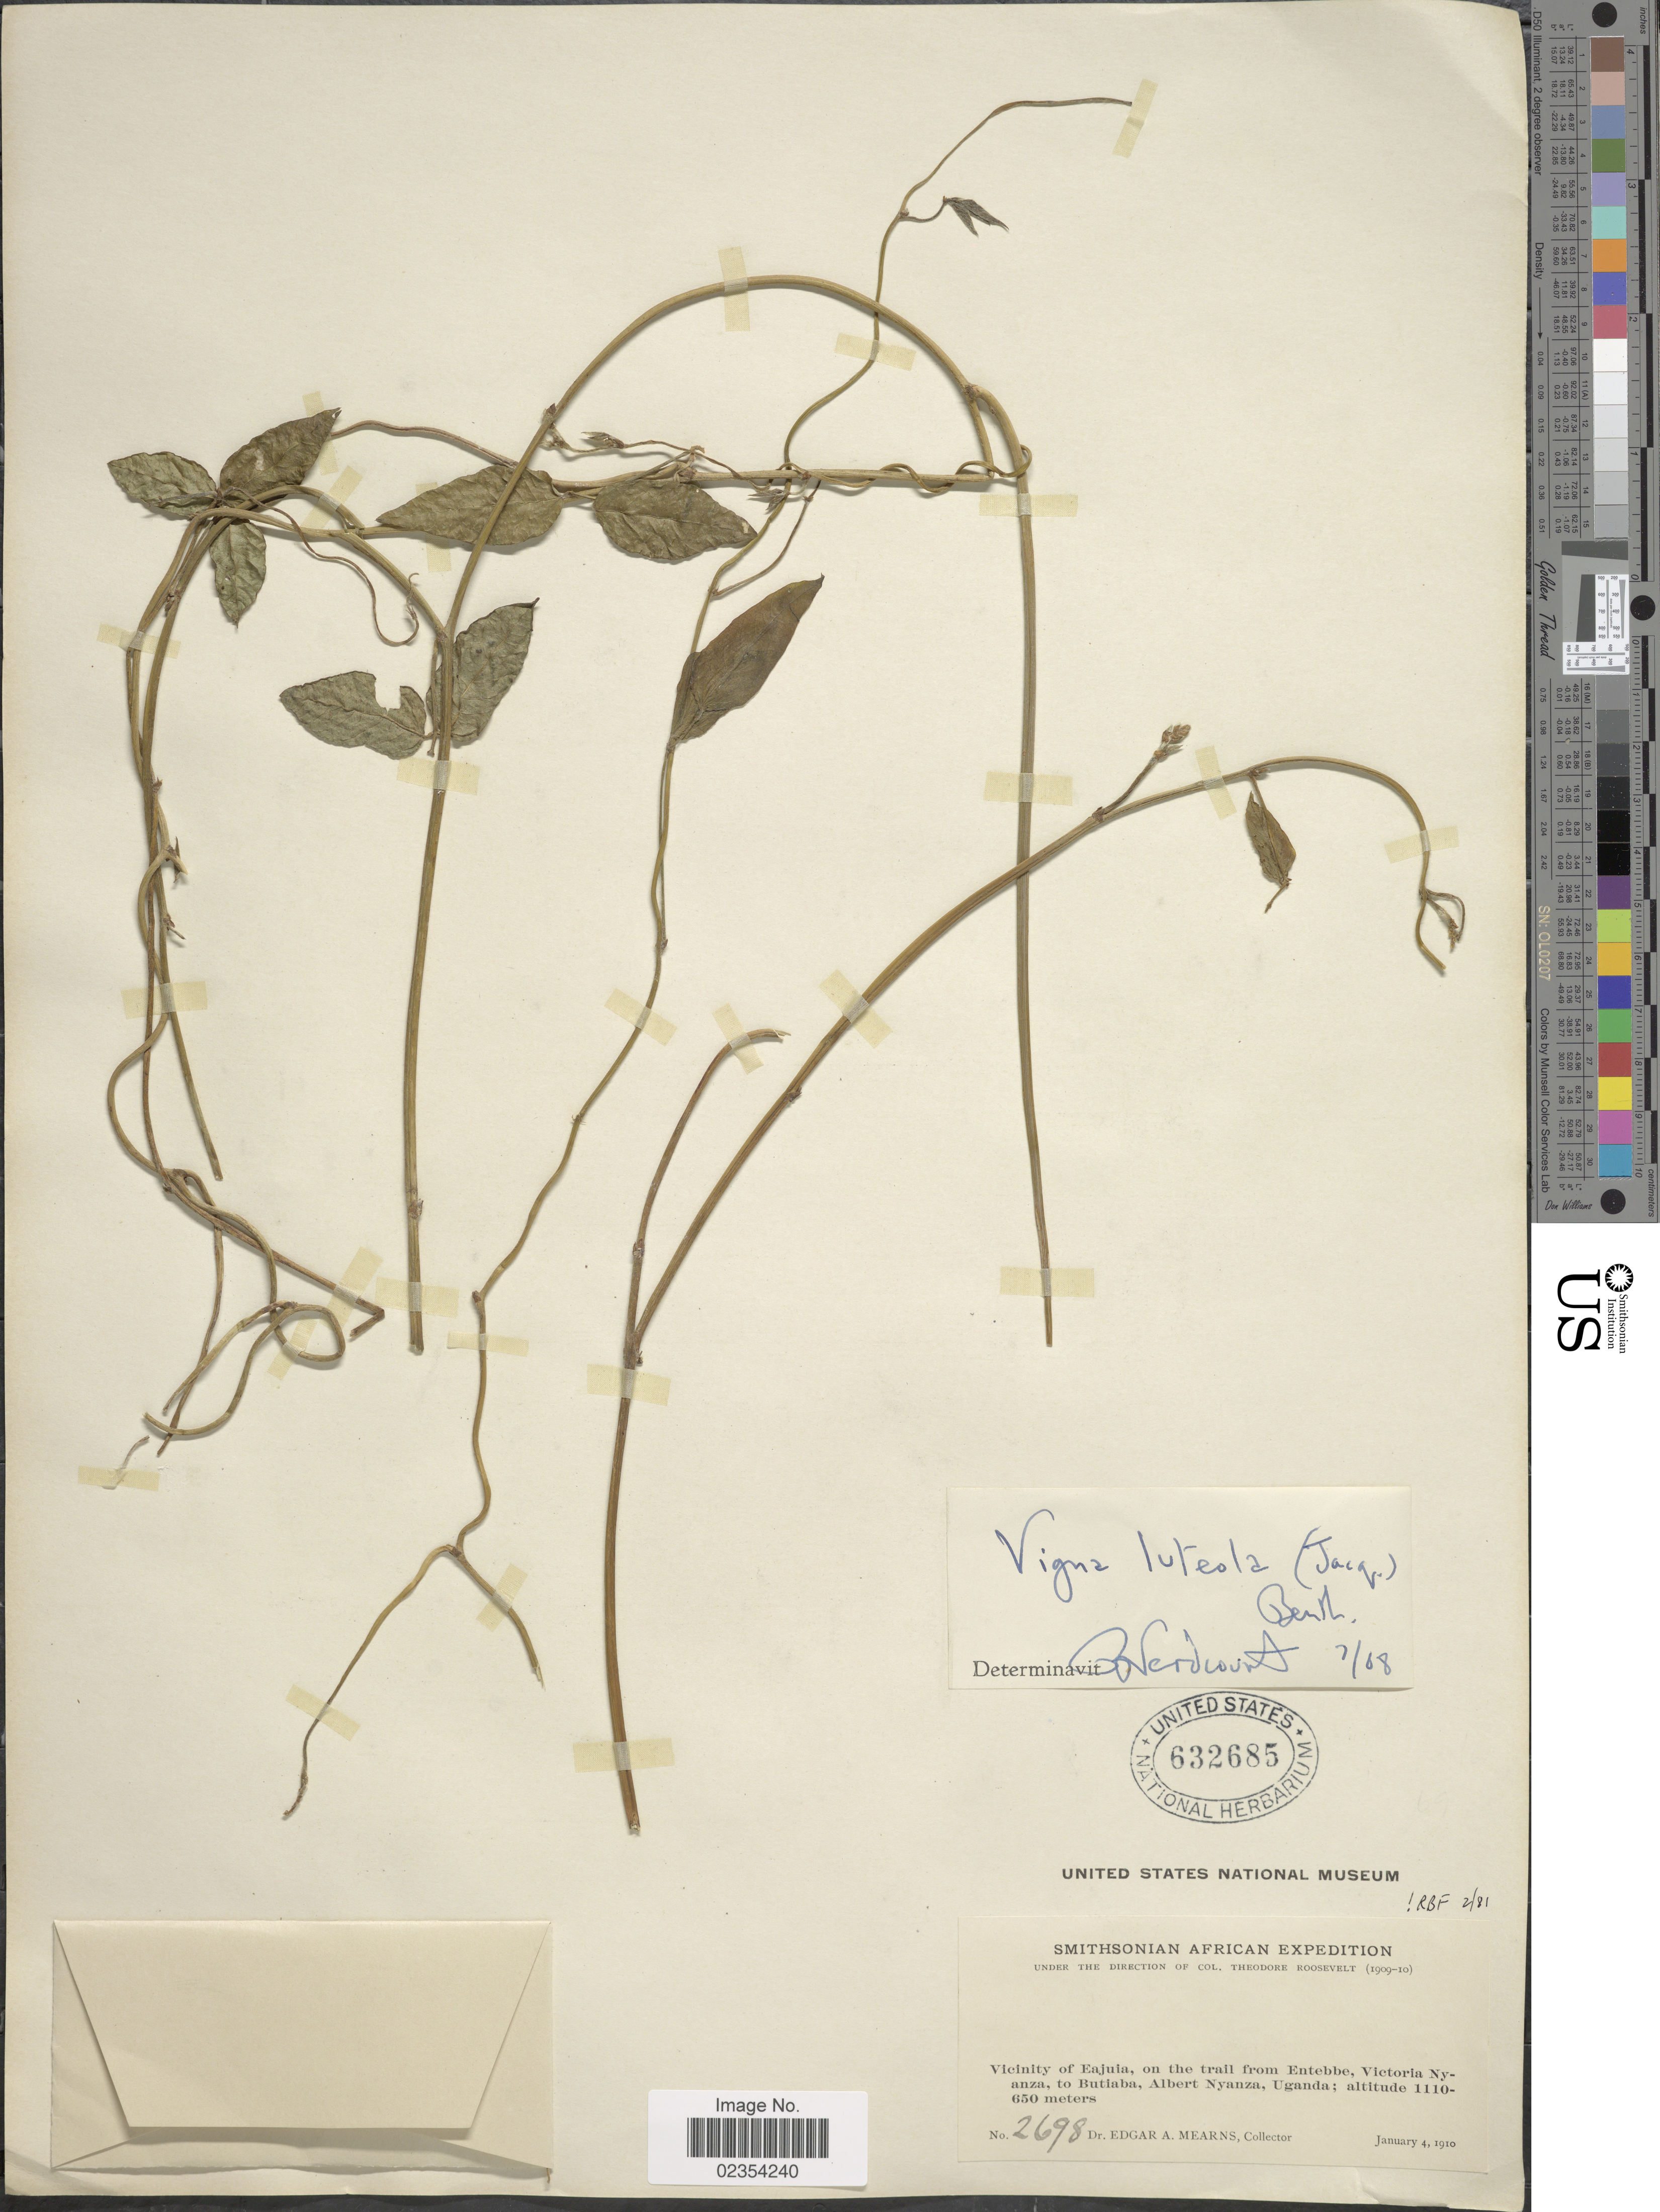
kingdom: Plantae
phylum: Tracheophyta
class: Magnoliopsida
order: Fabales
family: Fabaceae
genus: Vigna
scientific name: Vigna luteola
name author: (Jacq.) Benth.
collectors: E. A. Mearns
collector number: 2698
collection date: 1910-01-04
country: Uganda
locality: Vicinity of Eajuia, on the trail from Entebbe, Victoria Nyanza, to Butiaba, Albert Nyanza.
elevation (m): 650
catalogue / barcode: US 632685